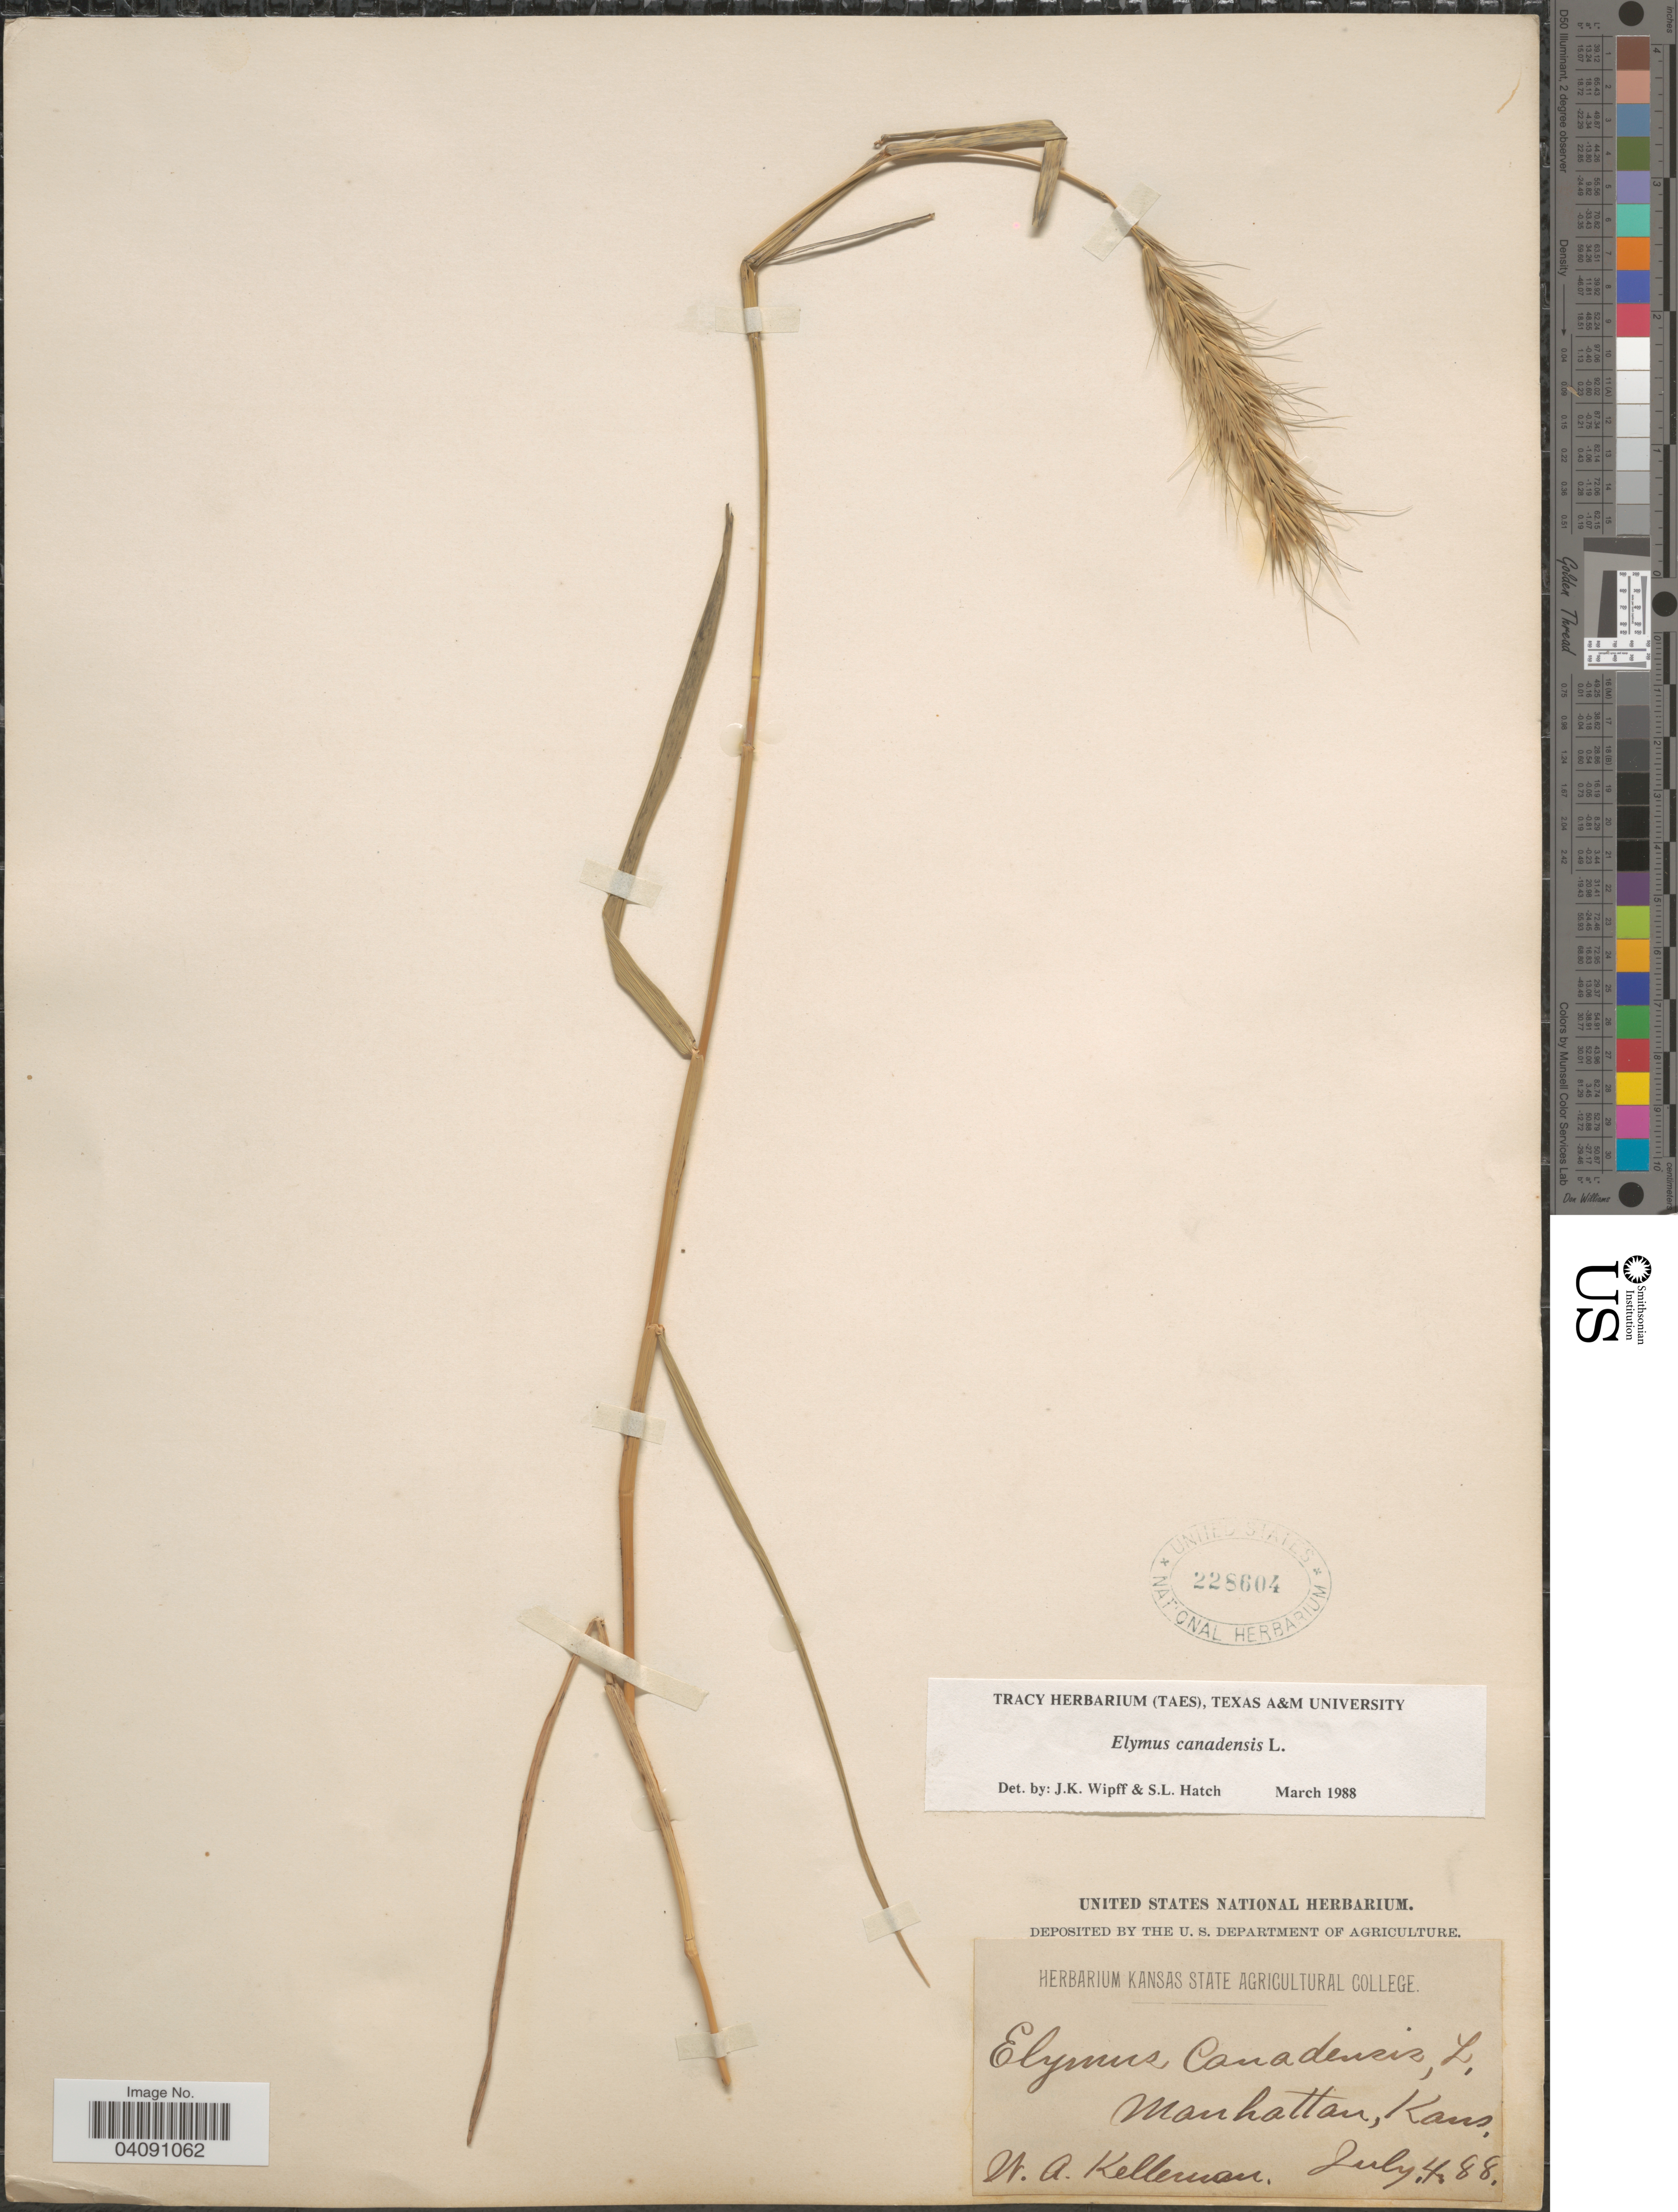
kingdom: Plantae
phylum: Tracheophyta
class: Liliopsida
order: Poales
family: Poaceae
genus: Elymus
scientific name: Elymus canadensis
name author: L.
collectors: W. Kellerman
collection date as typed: Transcribed d/m/y: 4/7/88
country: United States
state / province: Kansas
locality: Manhattan.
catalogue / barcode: US 228604